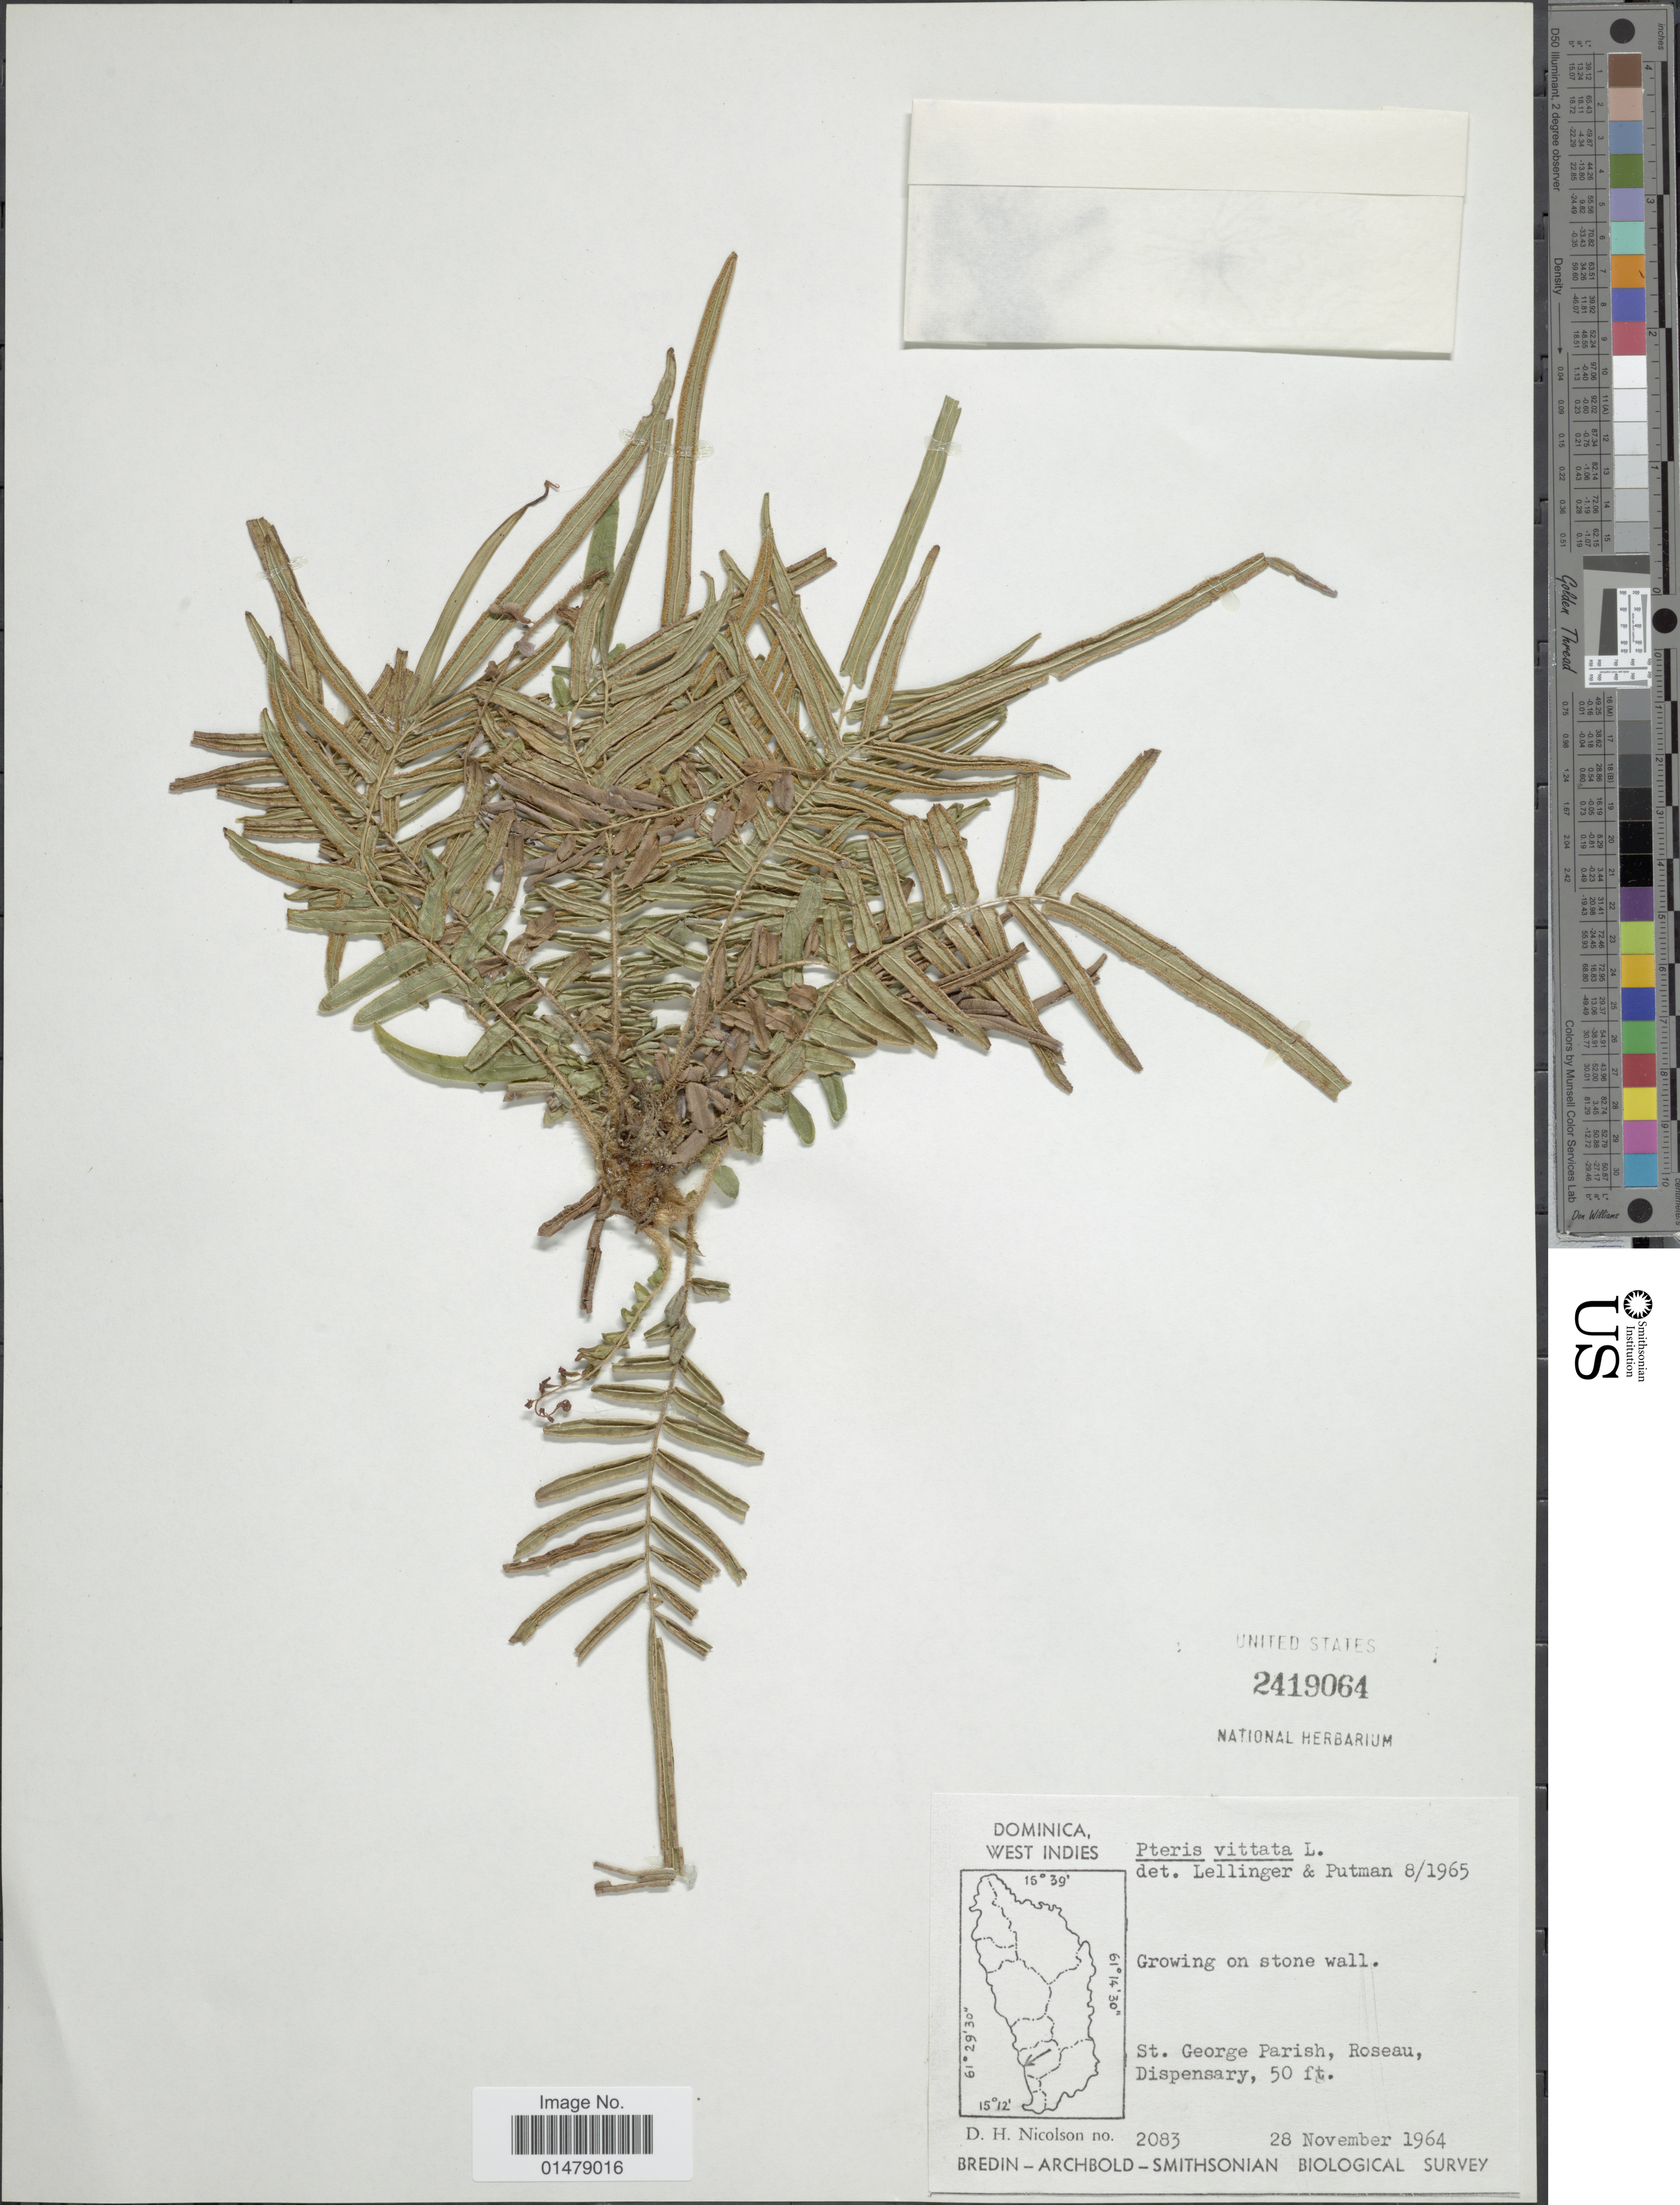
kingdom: Plantae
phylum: Tracheophyta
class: Polypodiopsida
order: Polypodiales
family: Pteridaceae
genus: Pteris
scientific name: Pteris vittata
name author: L.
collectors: D. H. Nicolson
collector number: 2083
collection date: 1964-11-28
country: Dominica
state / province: St. George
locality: West Indies. St. George Parish, Roseau, Dispensary.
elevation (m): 15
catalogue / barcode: US 2419064